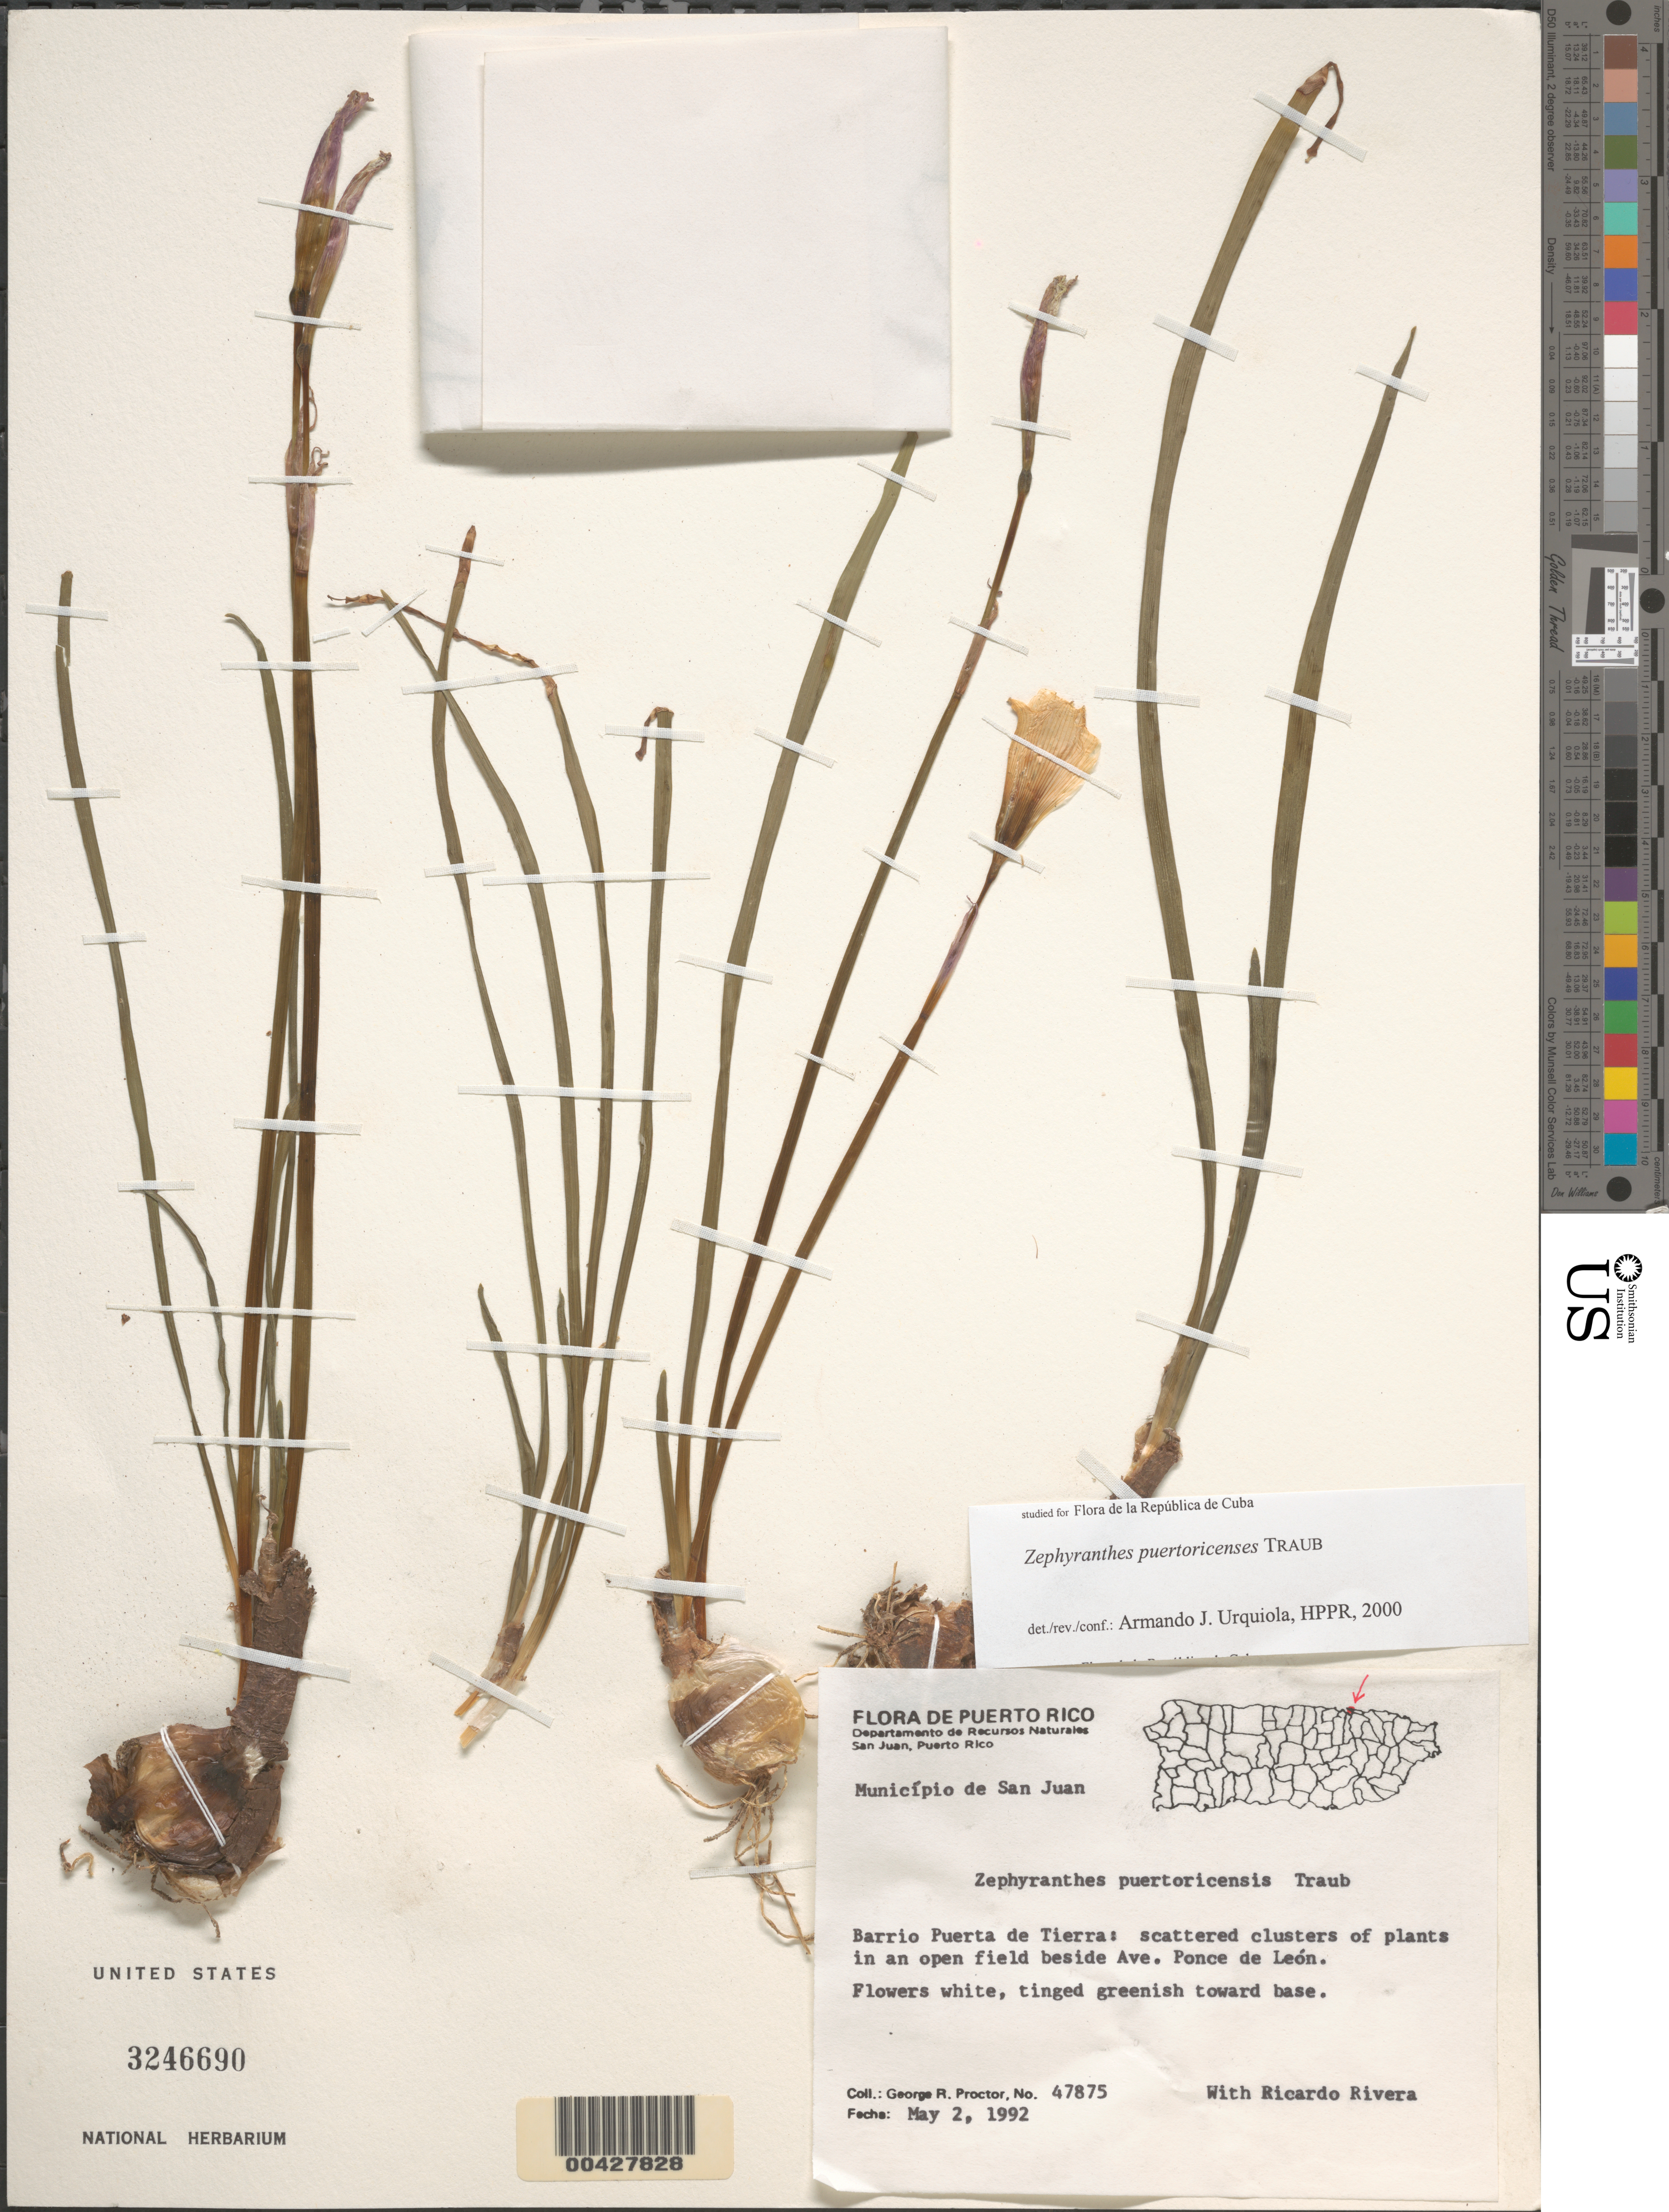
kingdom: Plantae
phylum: Tracheophyta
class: Liliopsida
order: Asparagales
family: Amaryllidaceae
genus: Zephyranthes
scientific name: Zephyranthes puertoricensis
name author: Traub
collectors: G. R. Proctor & R. Rivera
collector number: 47875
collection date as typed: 02 May 1992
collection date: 1992-05-02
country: Puerto Rico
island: Greater Antilles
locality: Barrio puerta de tierra, ponce de leon ave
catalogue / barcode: US 3246690